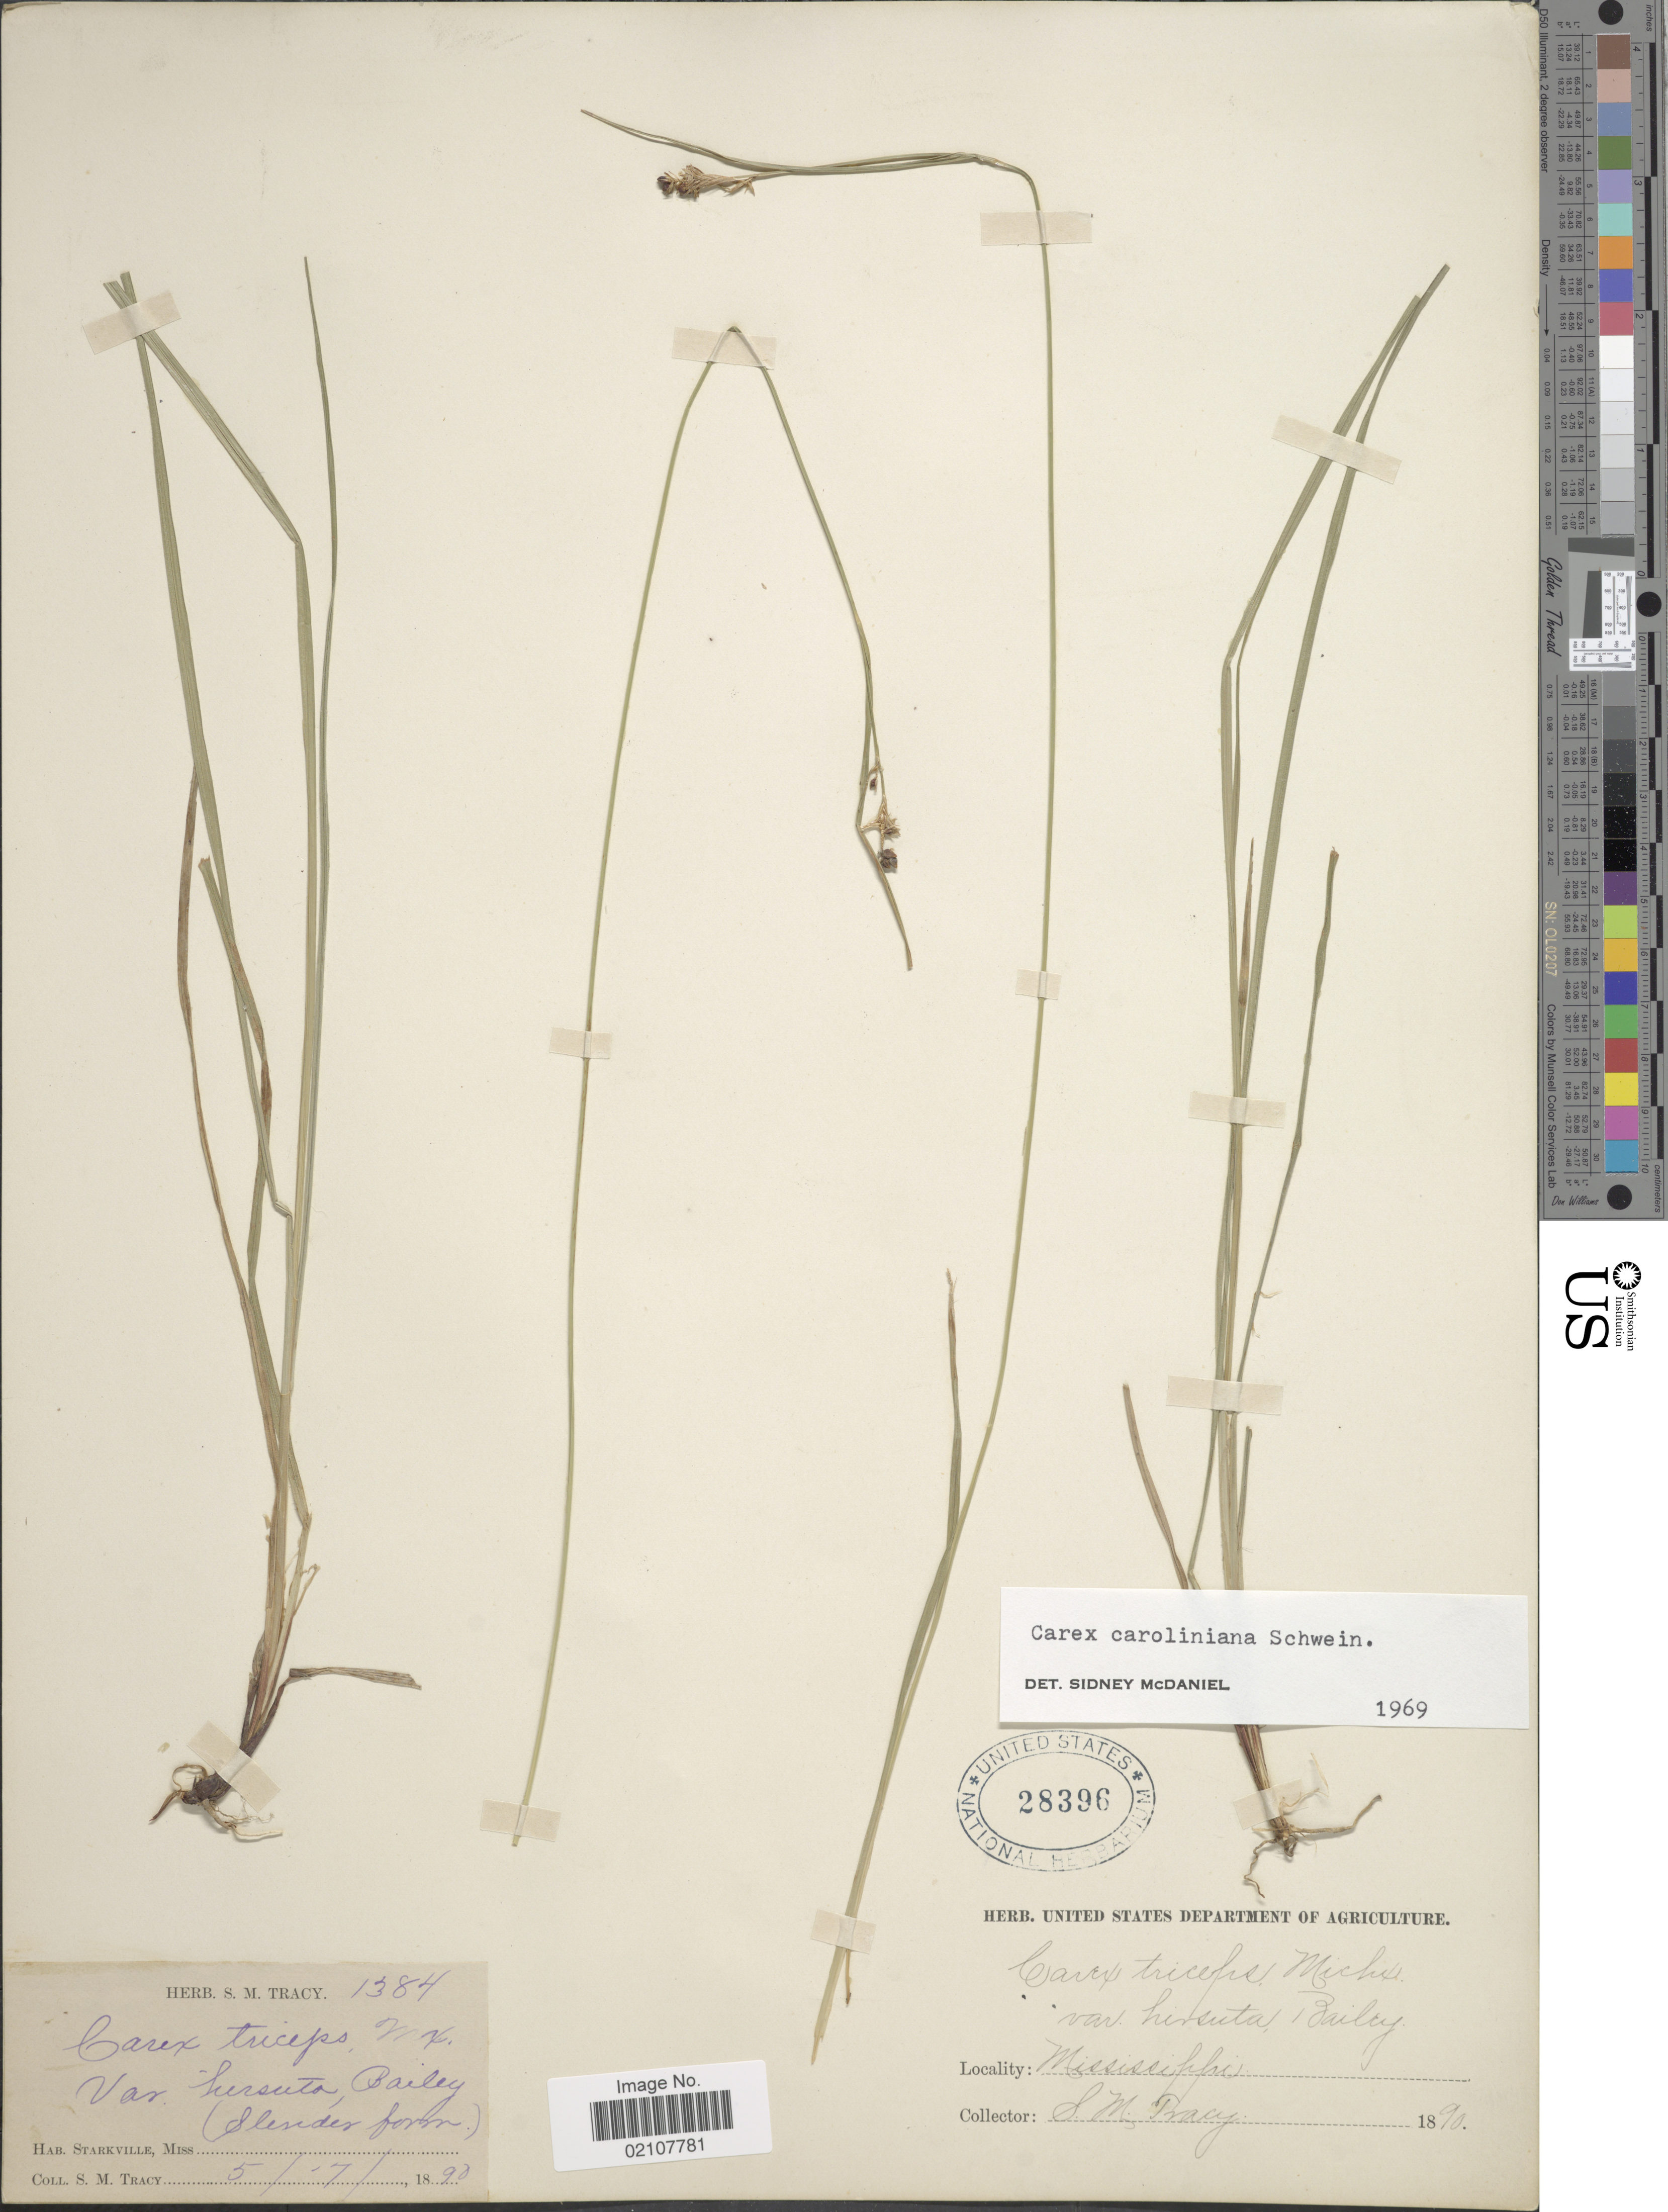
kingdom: Plantae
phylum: Tracheophyta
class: Liliopsida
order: Poales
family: Cyperaceae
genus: Carex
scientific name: Carex caroliniana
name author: Schwein.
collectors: S. M. Tracy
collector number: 1384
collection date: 1890-05-07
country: United States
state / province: Mississippi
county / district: Oktibbeha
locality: Starkville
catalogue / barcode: US 28396